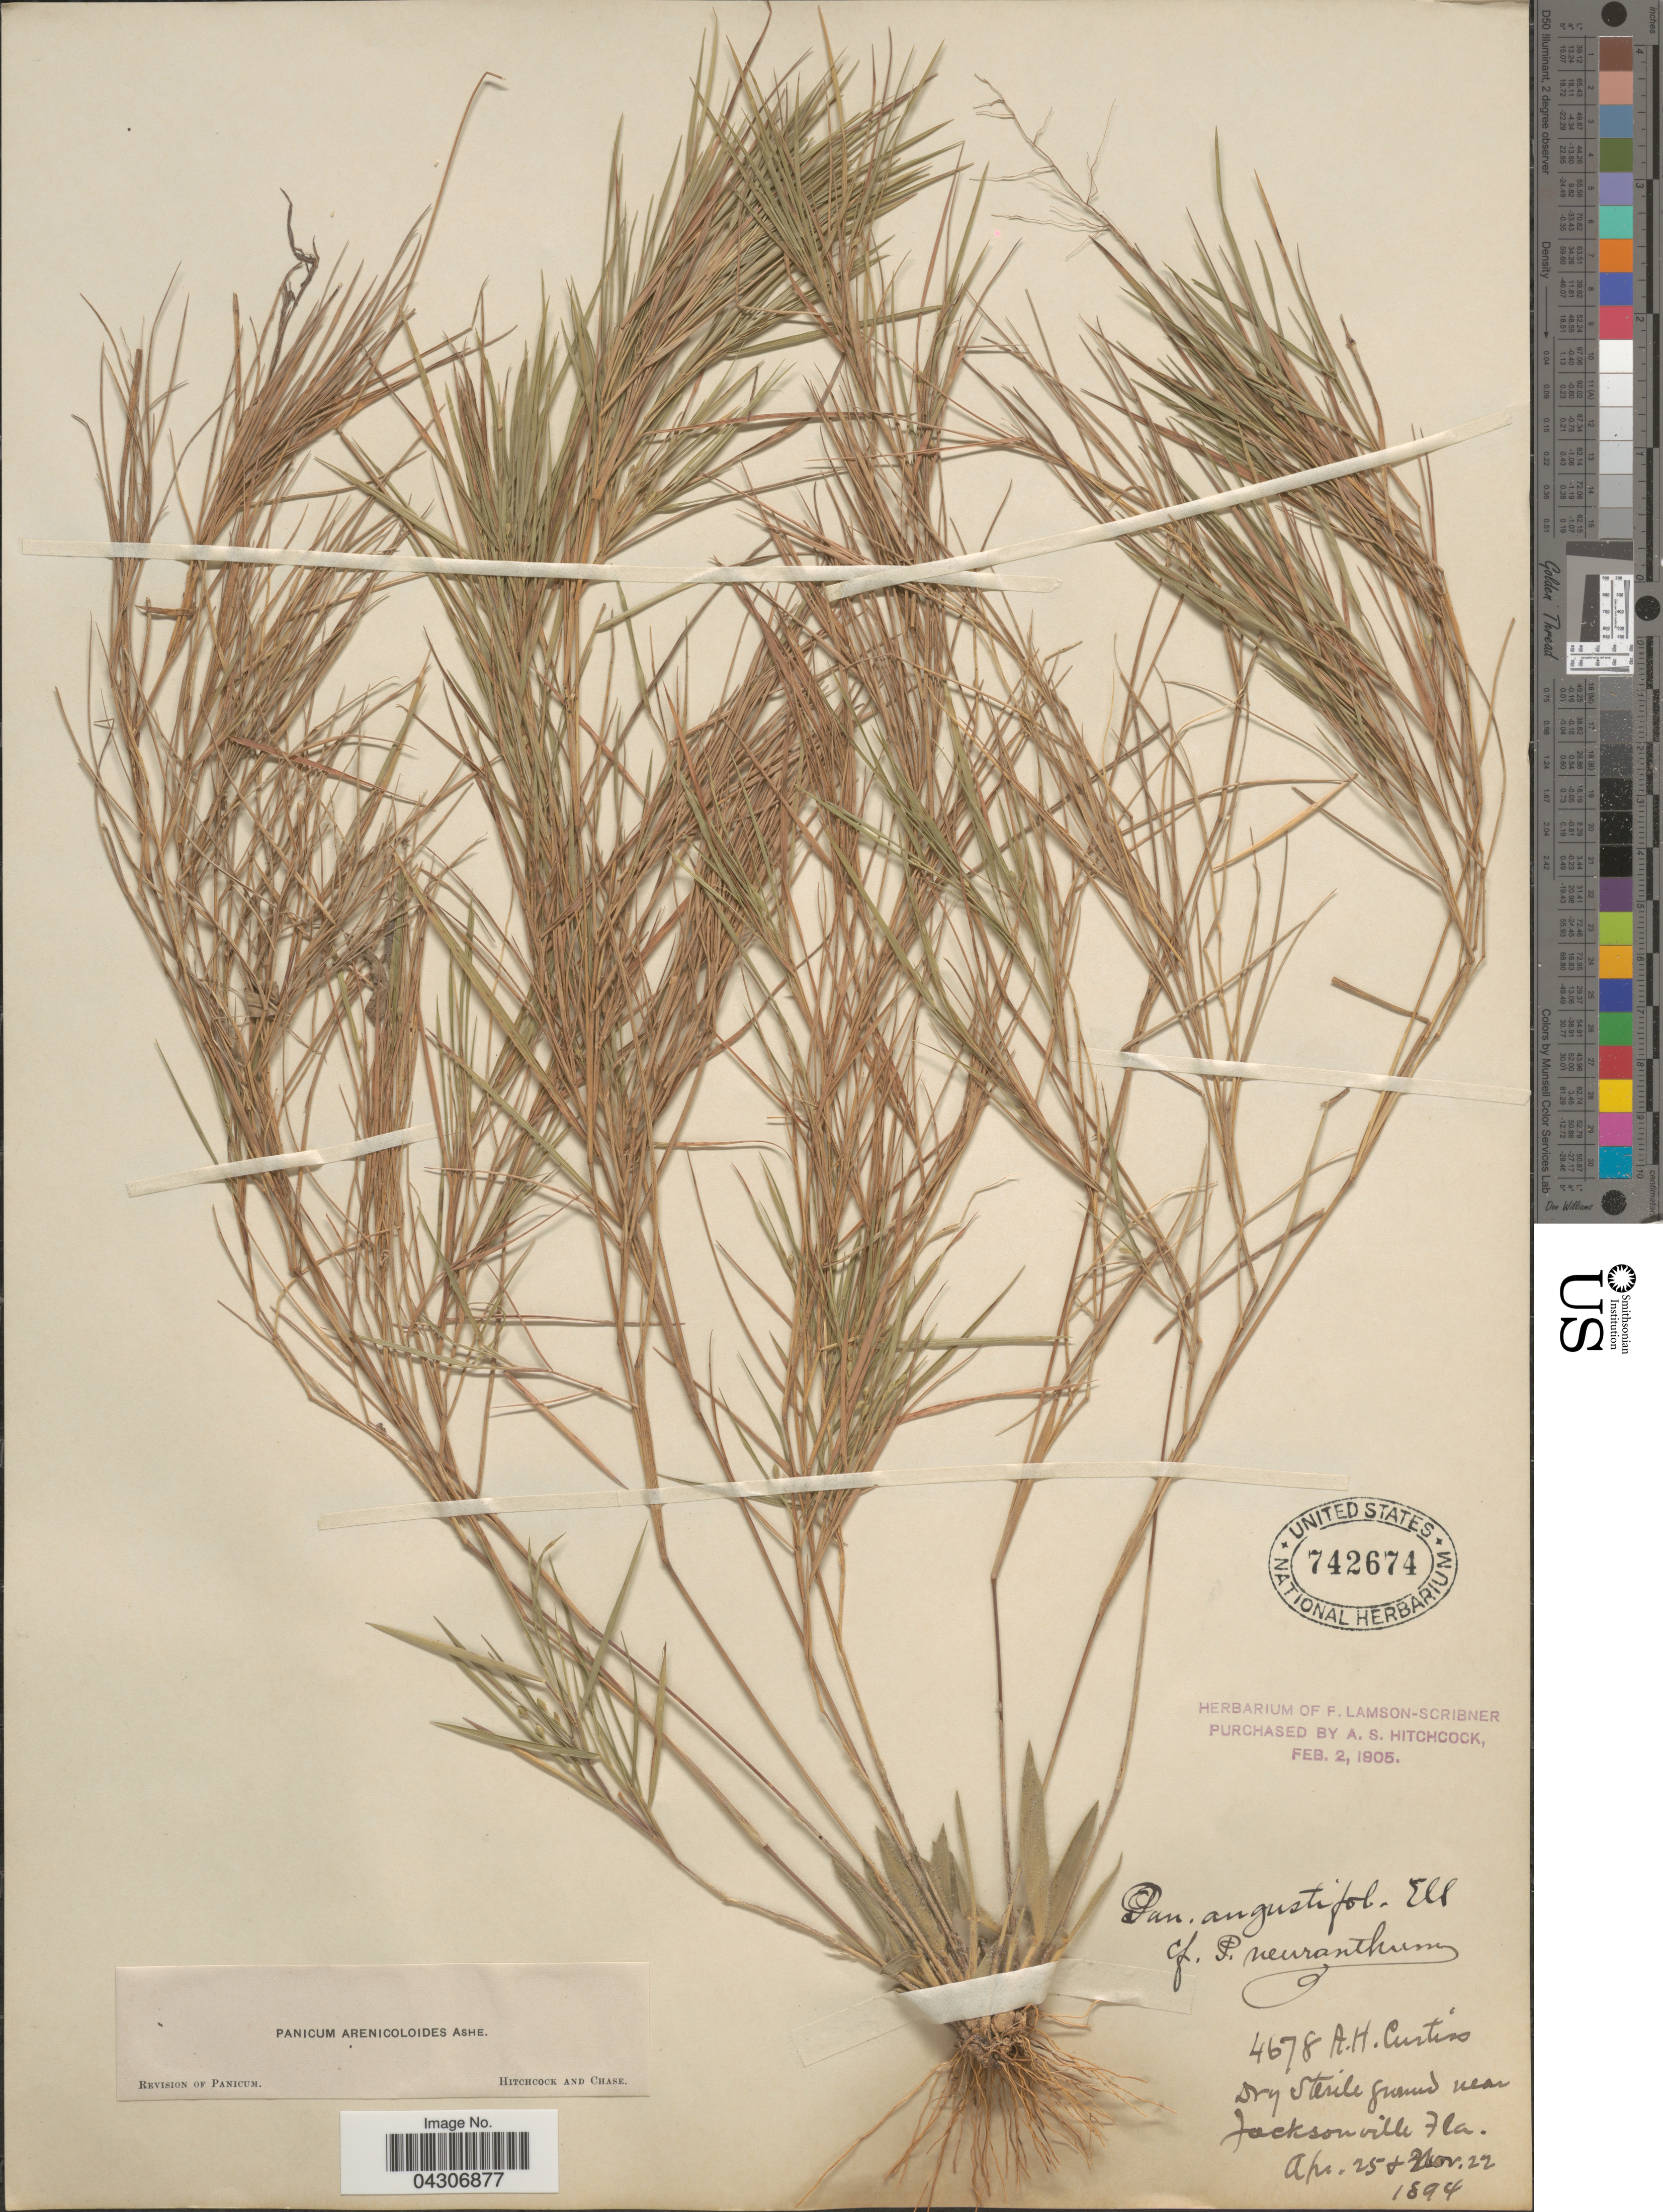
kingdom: Plantae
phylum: Tracheophyta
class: Liliopsida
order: Poales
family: Poaceae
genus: Dichanthelium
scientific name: Dichanthelium aciculare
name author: (Desv. ex Poir.) Gould & C.A. Clark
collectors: A. H. Curtiss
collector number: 4678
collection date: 1894-04-25/1894-11-22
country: United States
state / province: Florida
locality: Dry sterile ground near Jacksonville.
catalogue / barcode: US 742674